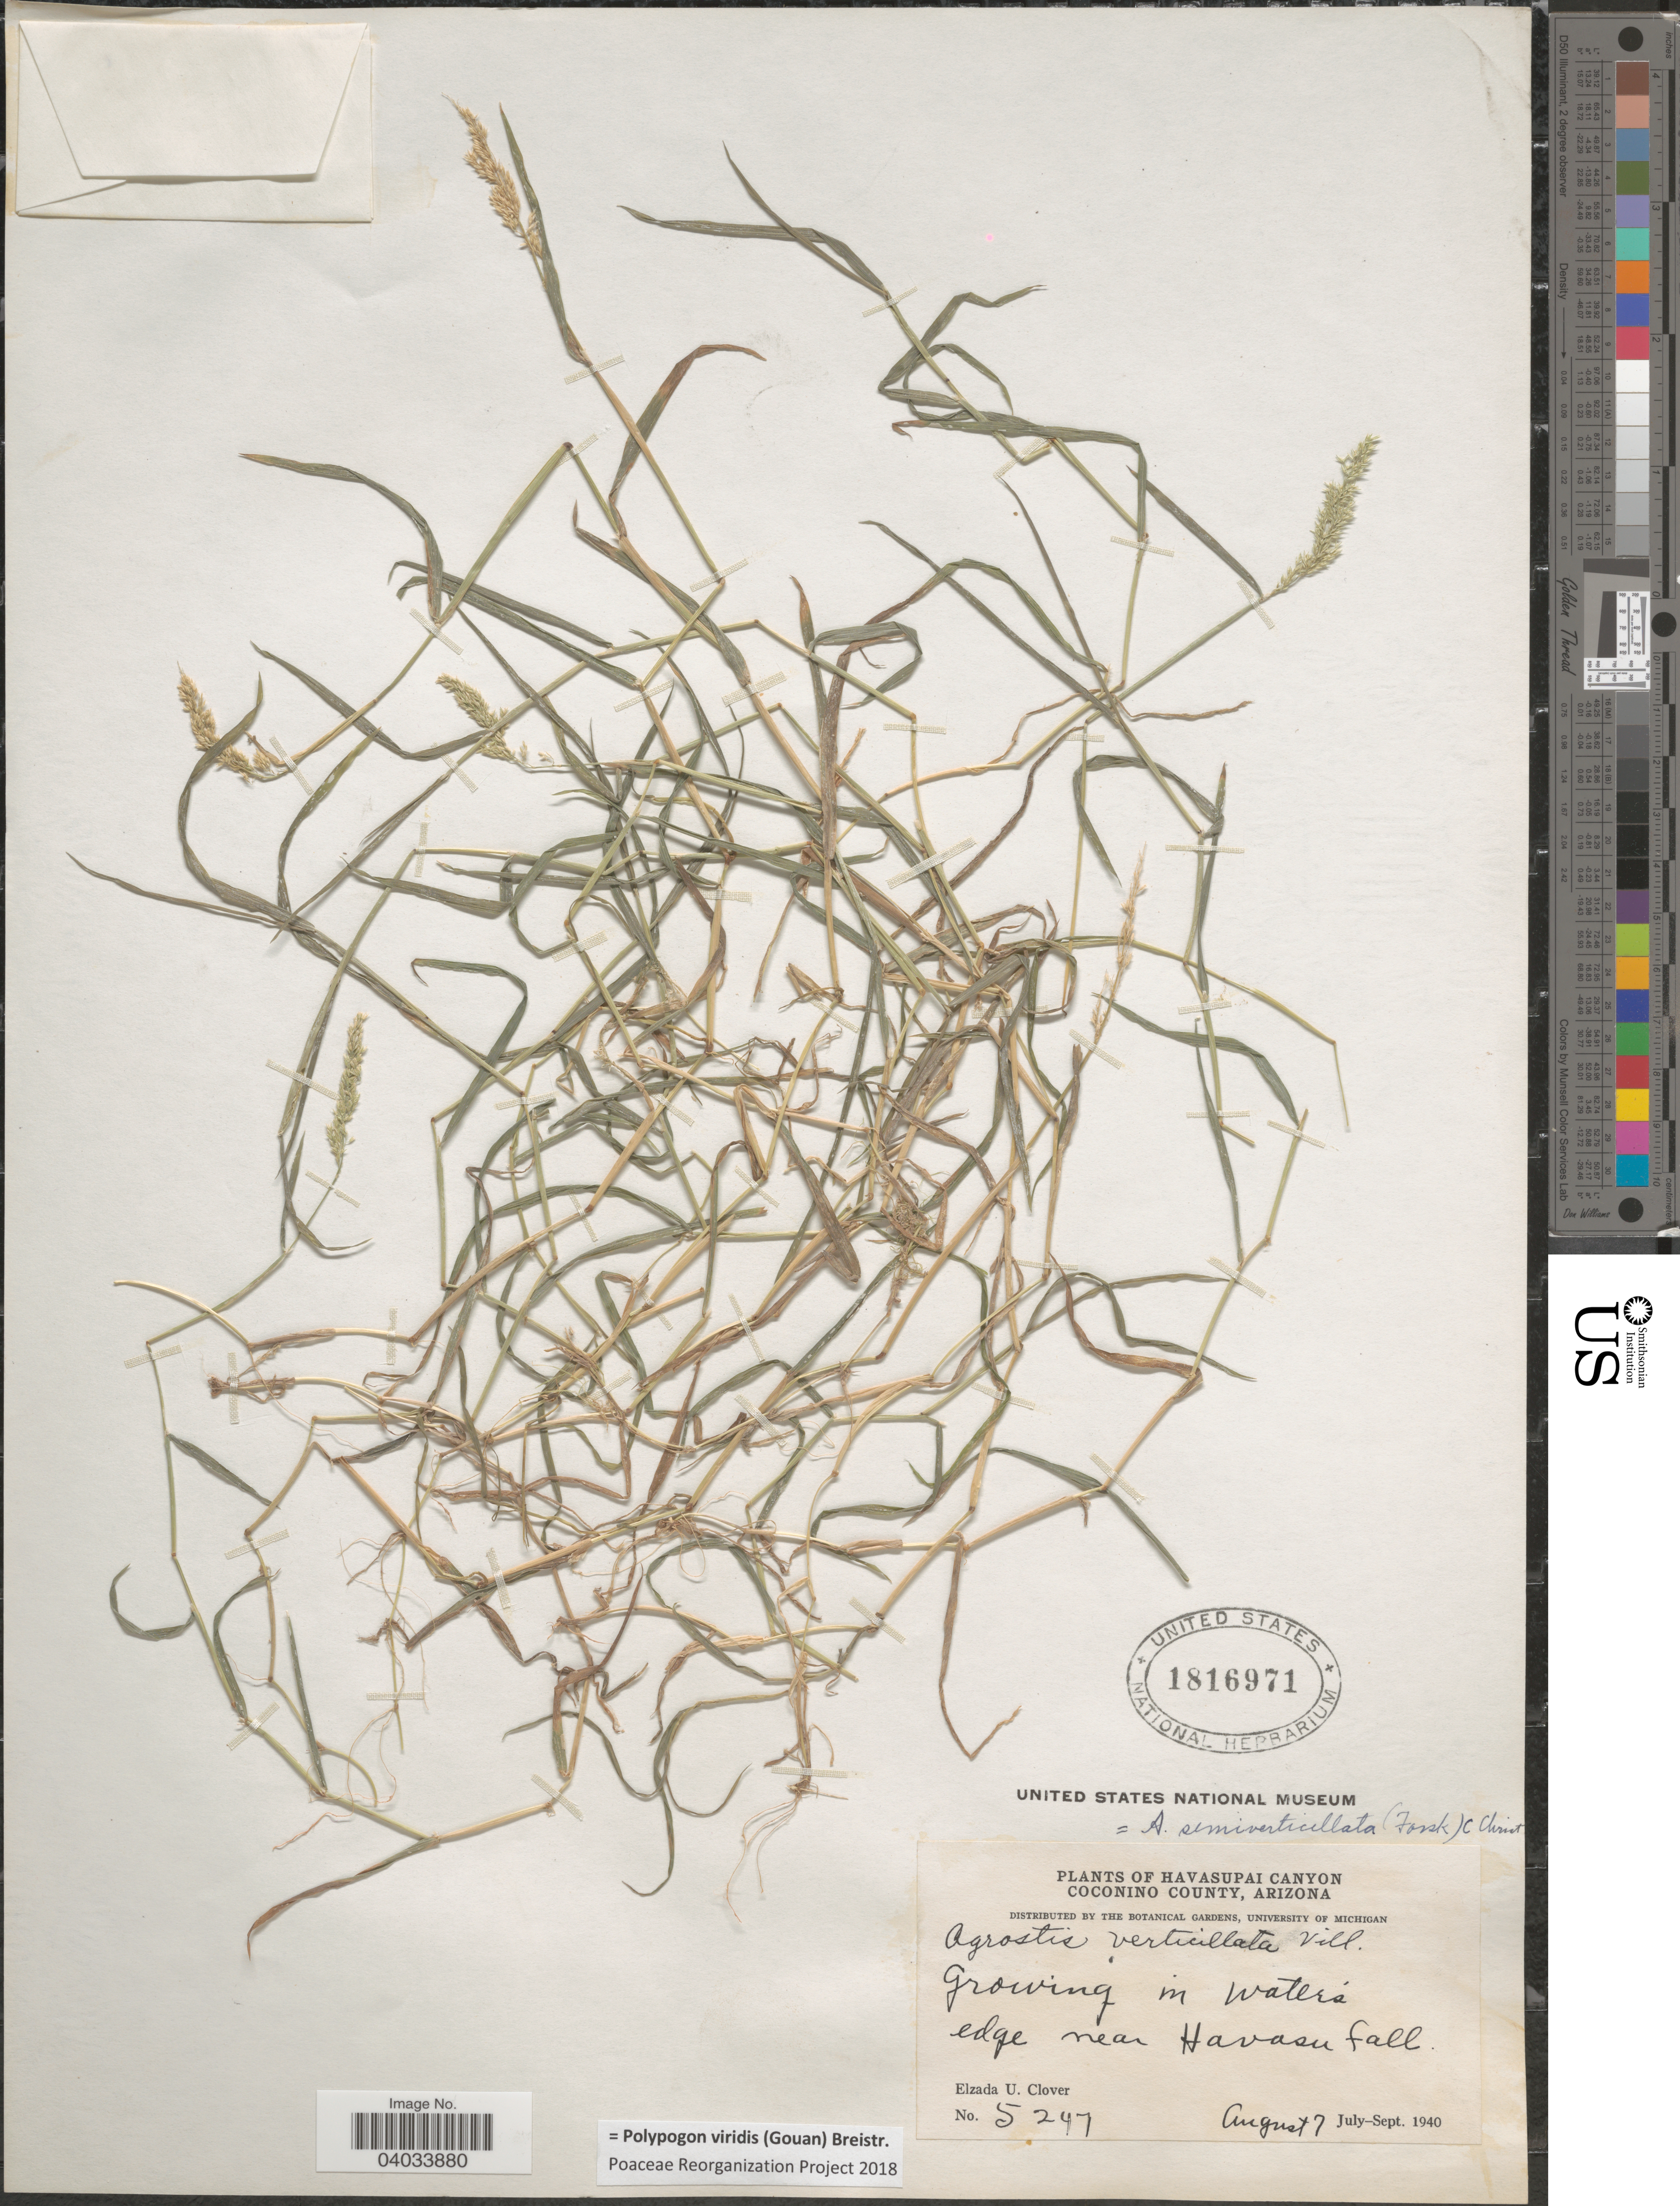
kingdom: Plantae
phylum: Tracheophyta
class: Liliopsida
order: Poales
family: Poaceae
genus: Polypogon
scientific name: Polypogon viridis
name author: (Gouan) Breistroffer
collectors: E. U. Clover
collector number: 5247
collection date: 1940-08-07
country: United States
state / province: Arizona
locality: Havasupai Canyon. Coconino County. In Water's edge near Havasu fall.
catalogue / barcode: US 1816971